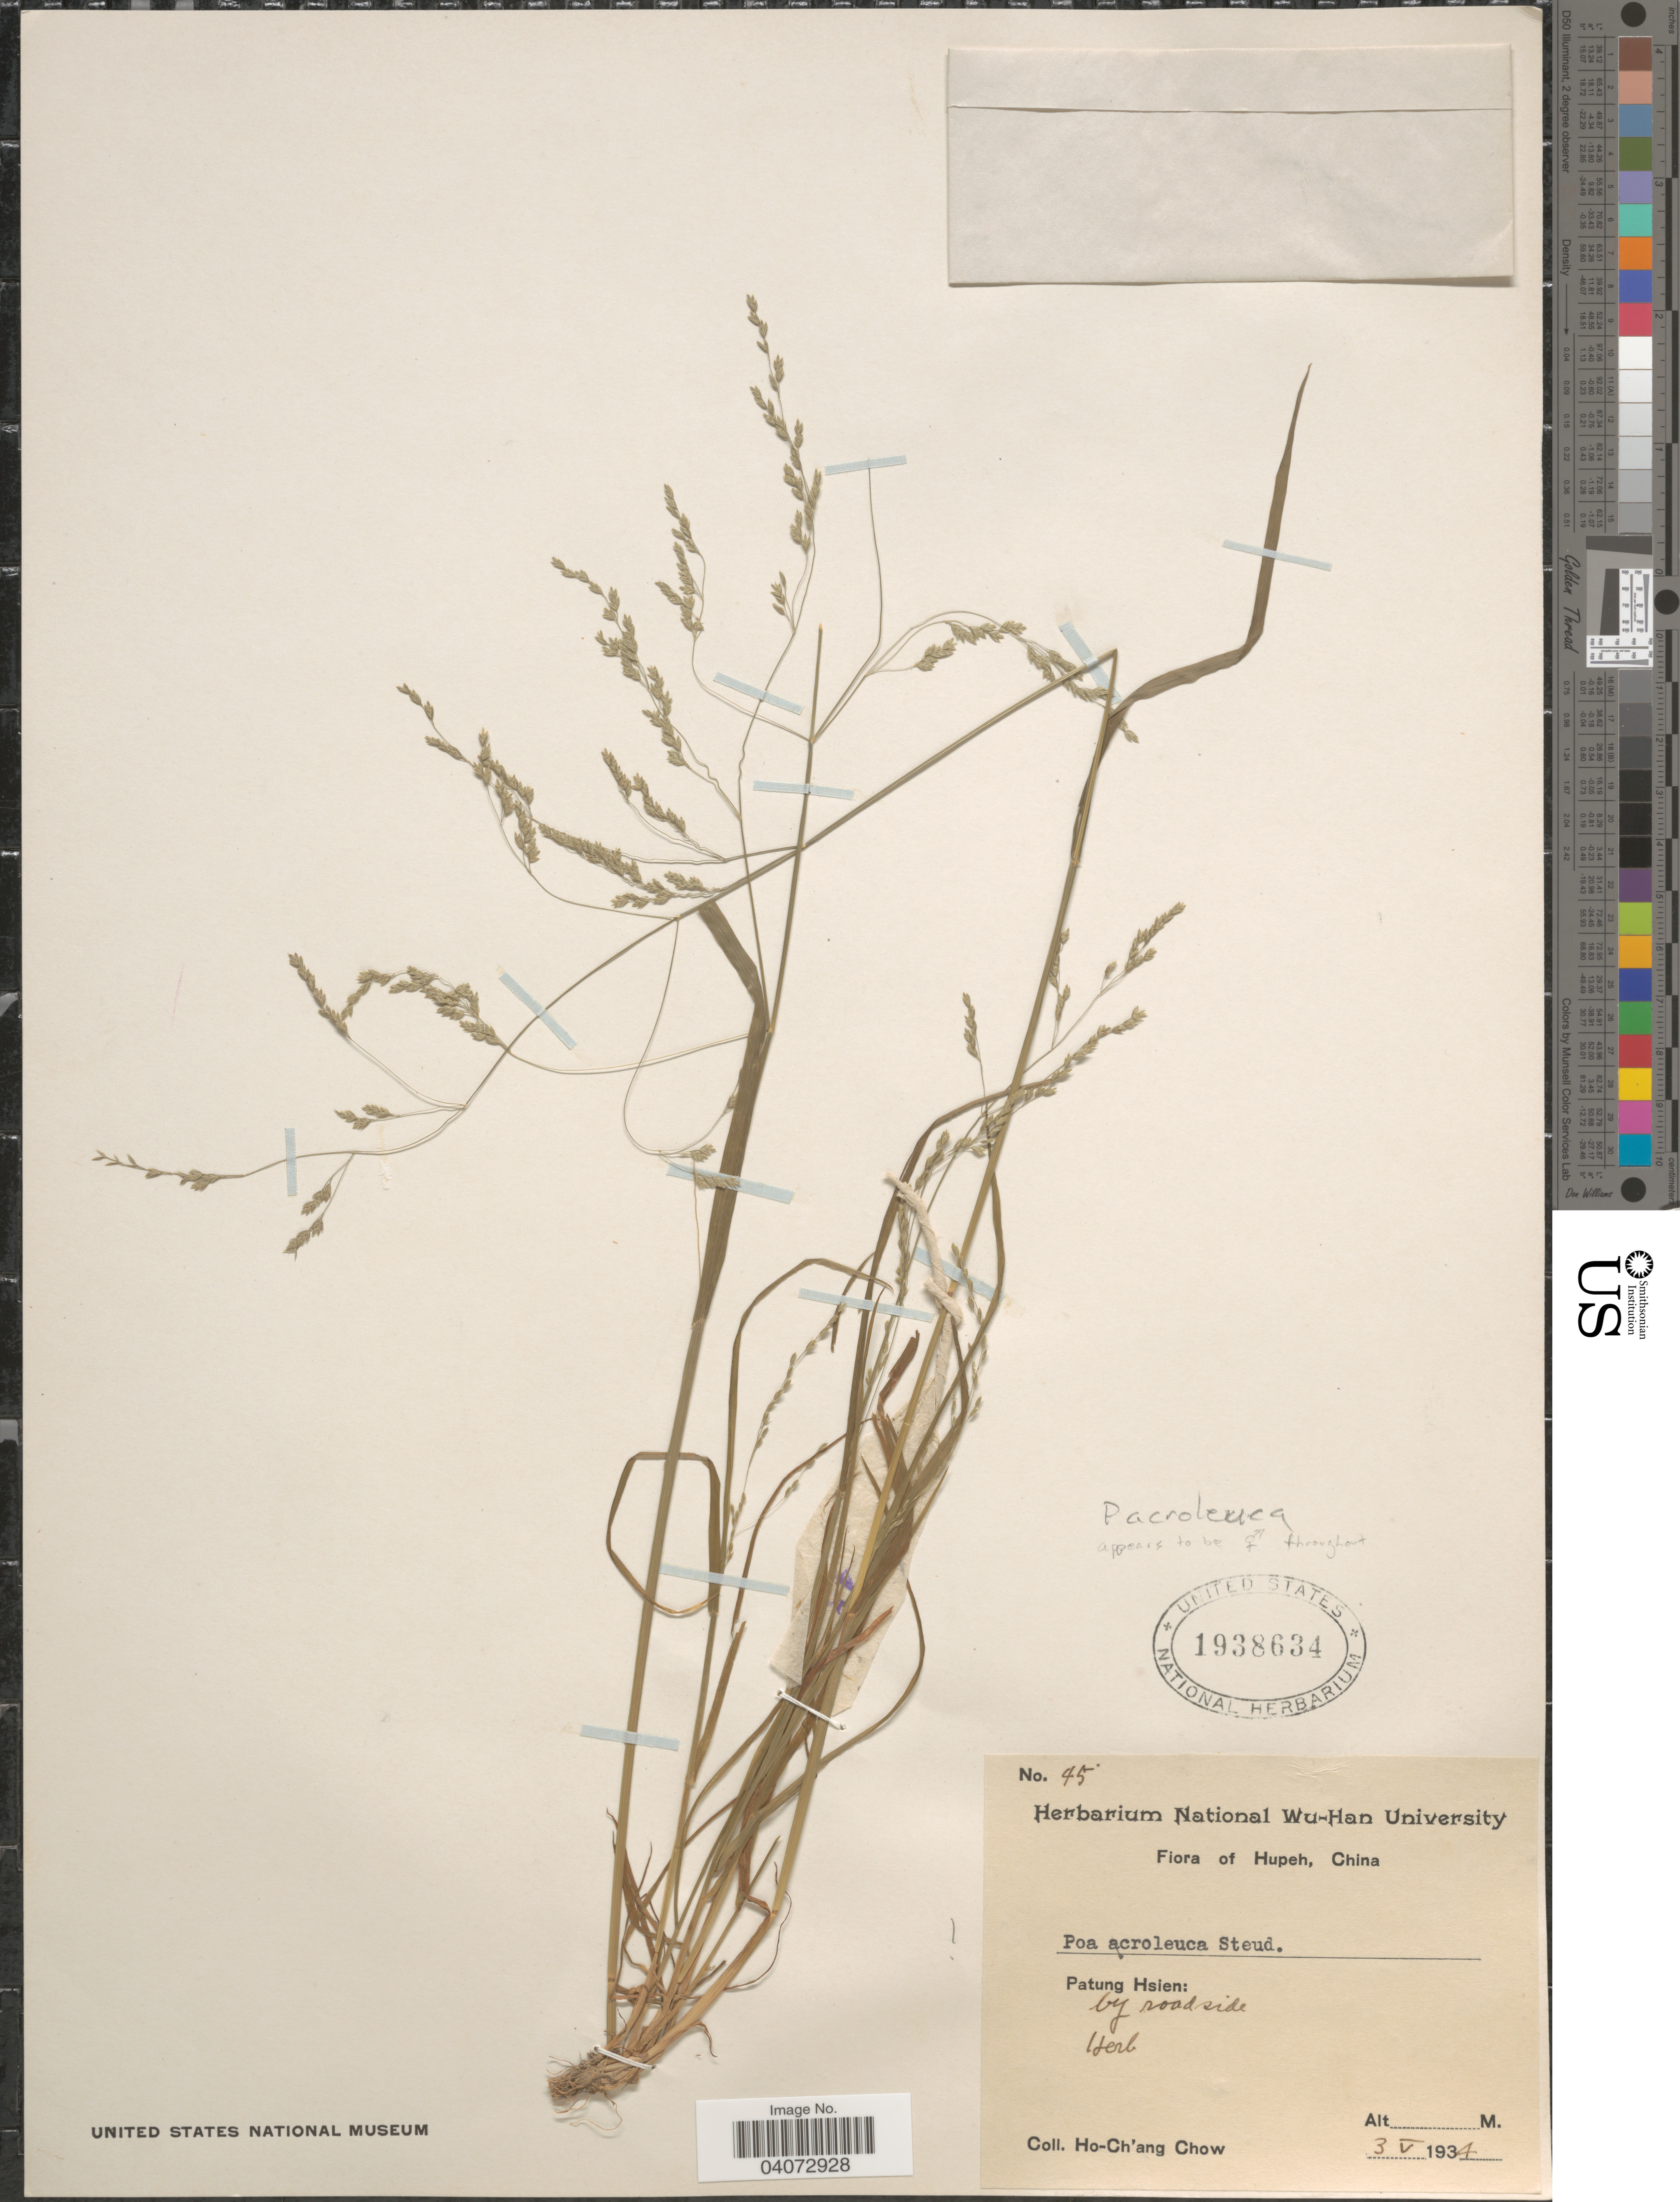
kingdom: Plantae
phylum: Tracheophyta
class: Liliopsida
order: Poales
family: Poaceae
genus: Poa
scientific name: Poa acroleuca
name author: Steud.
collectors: H. Chow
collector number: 45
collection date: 1934-05-03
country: China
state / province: Hubei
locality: Hupeh. Patung Hsien: by roadside.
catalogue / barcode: US 1938634